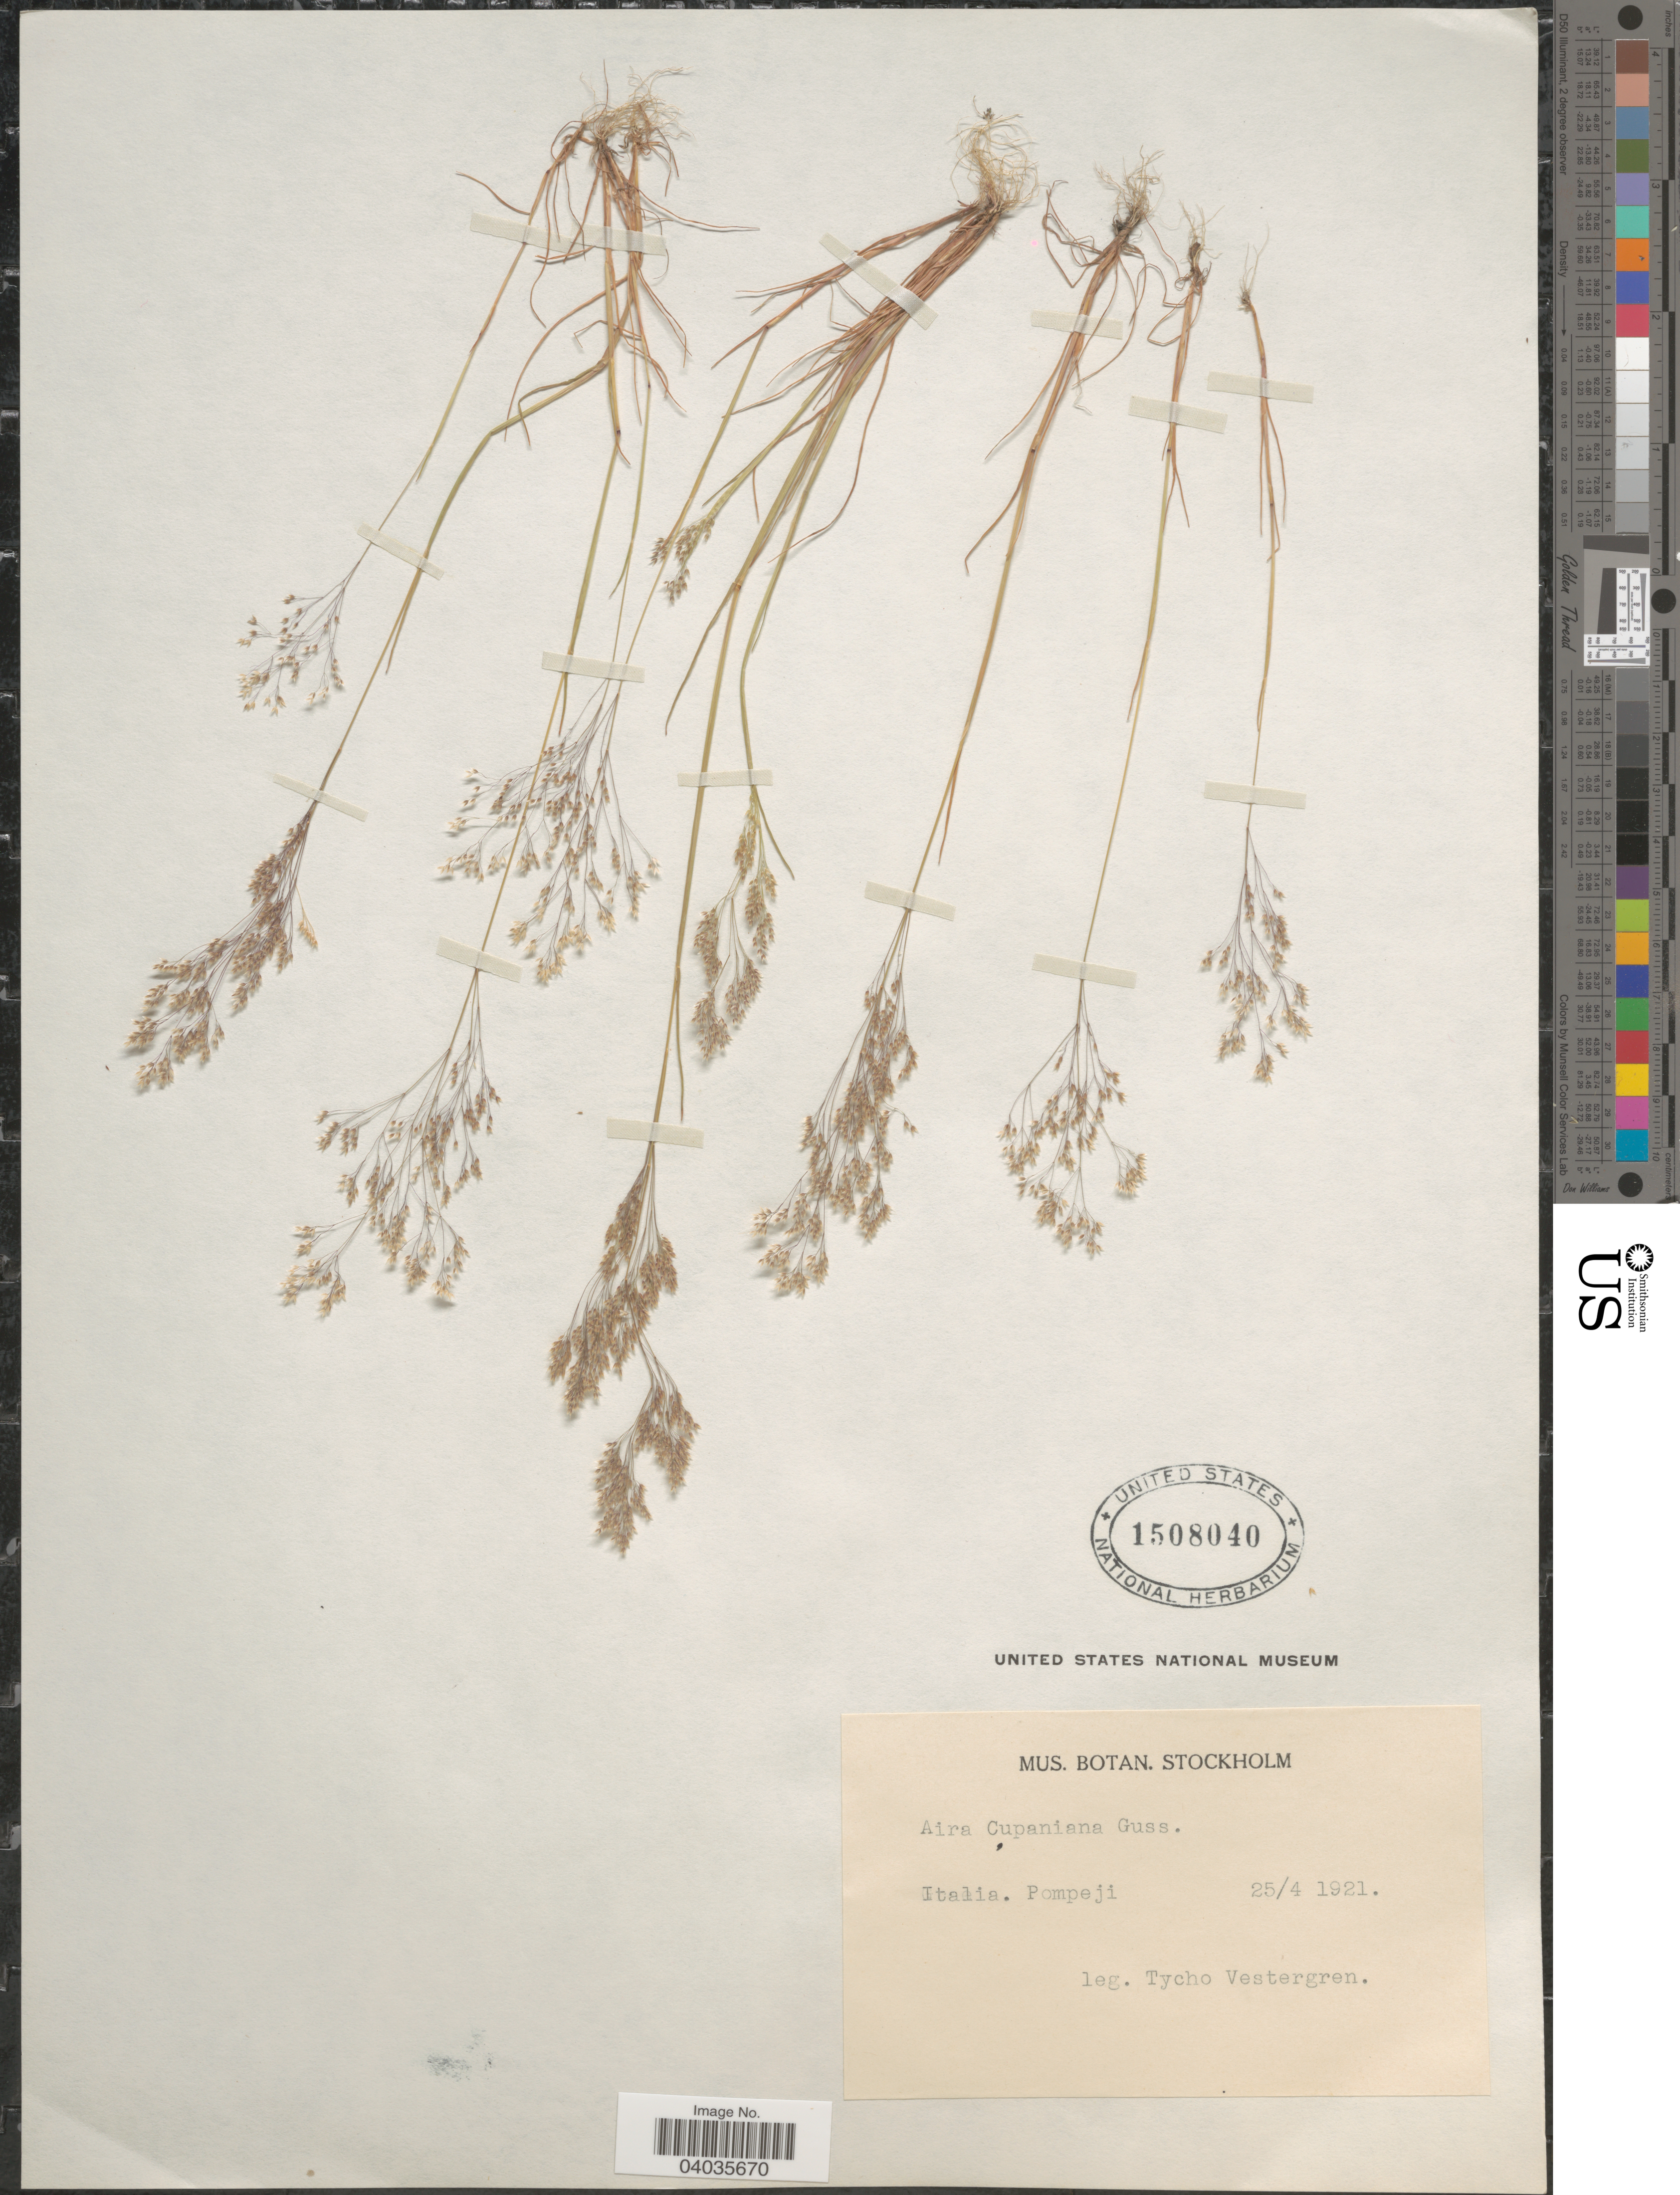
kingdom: Plantae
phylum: Tracheophyta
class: Liliopsida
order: Poales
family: Poaceae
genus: Aira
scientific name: Aira cupaniana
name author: Gussone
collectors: T. Vestergren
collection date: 1921-04-25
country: Italy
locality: Italia. Pompeji.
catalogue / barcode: US 1508040